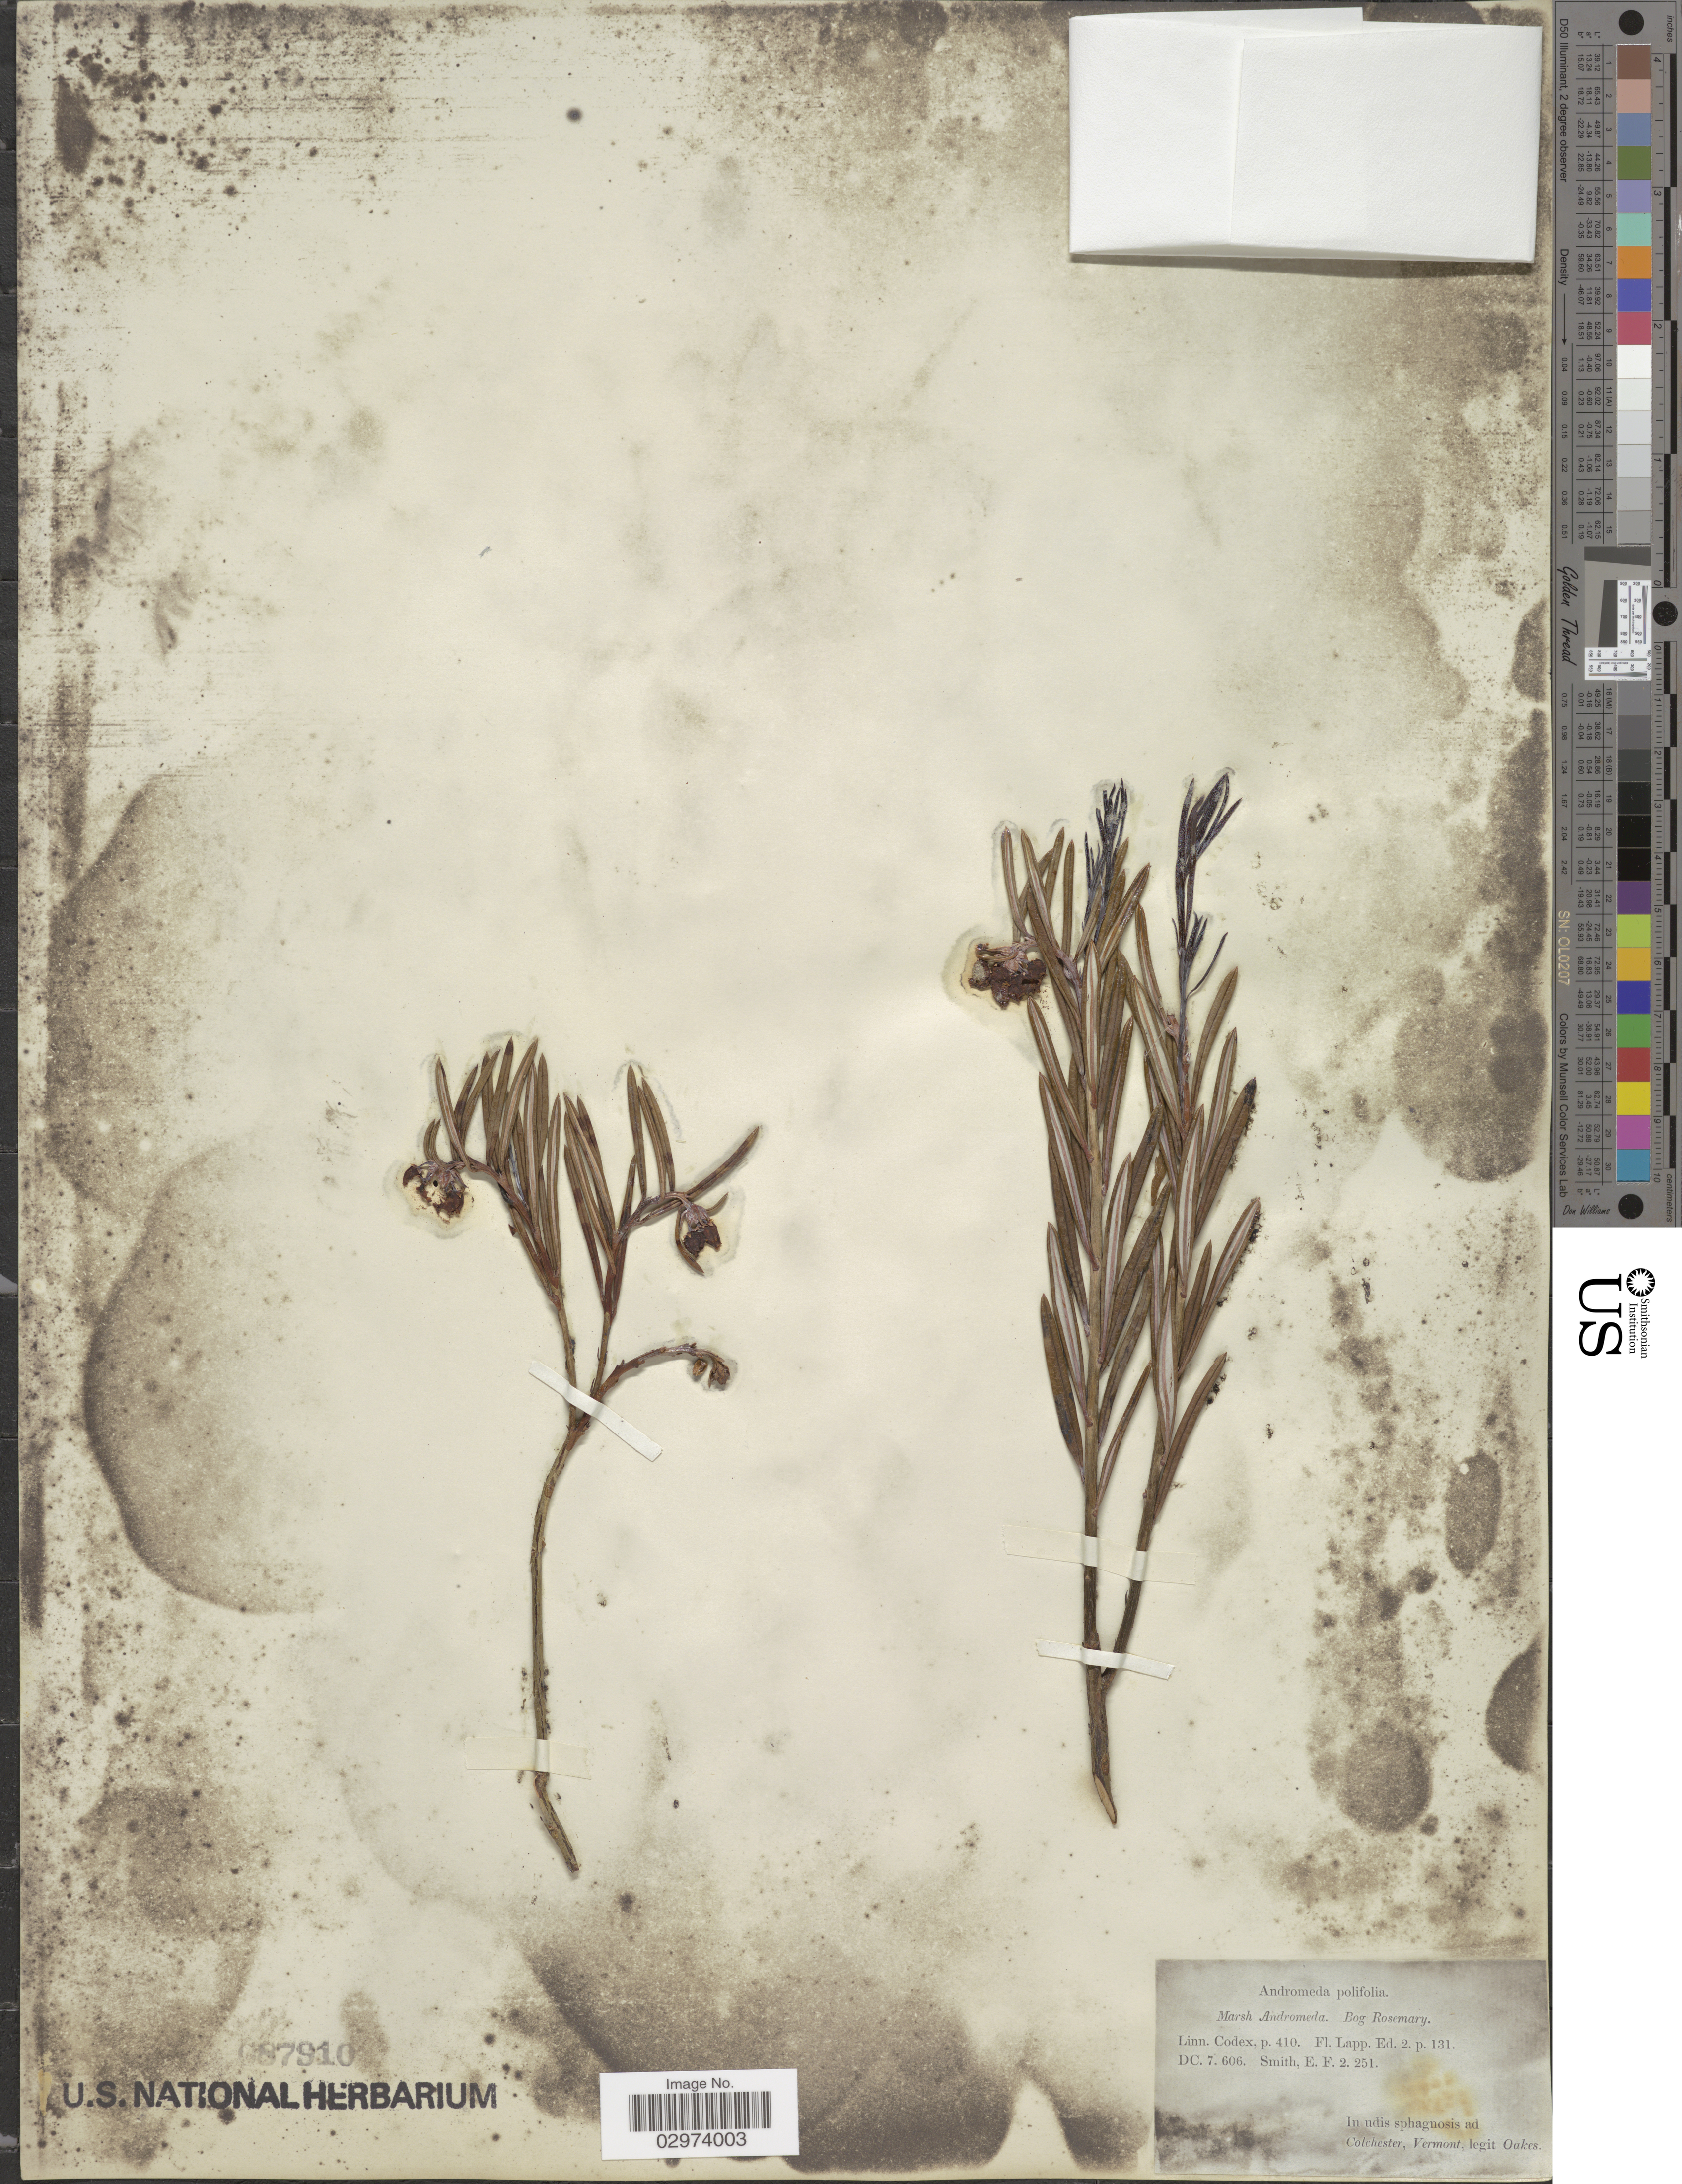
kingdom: Plantae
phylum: Tracheophyta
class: Magnoliopsida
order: Ericales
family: Ericaceae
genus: Andromeda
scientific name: Andromeda polifolia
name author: L.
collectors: -. Oakes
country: United States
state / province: Vermont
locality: In udis sphagnosis ad Colchester, Vermont.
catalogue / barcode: US 87910